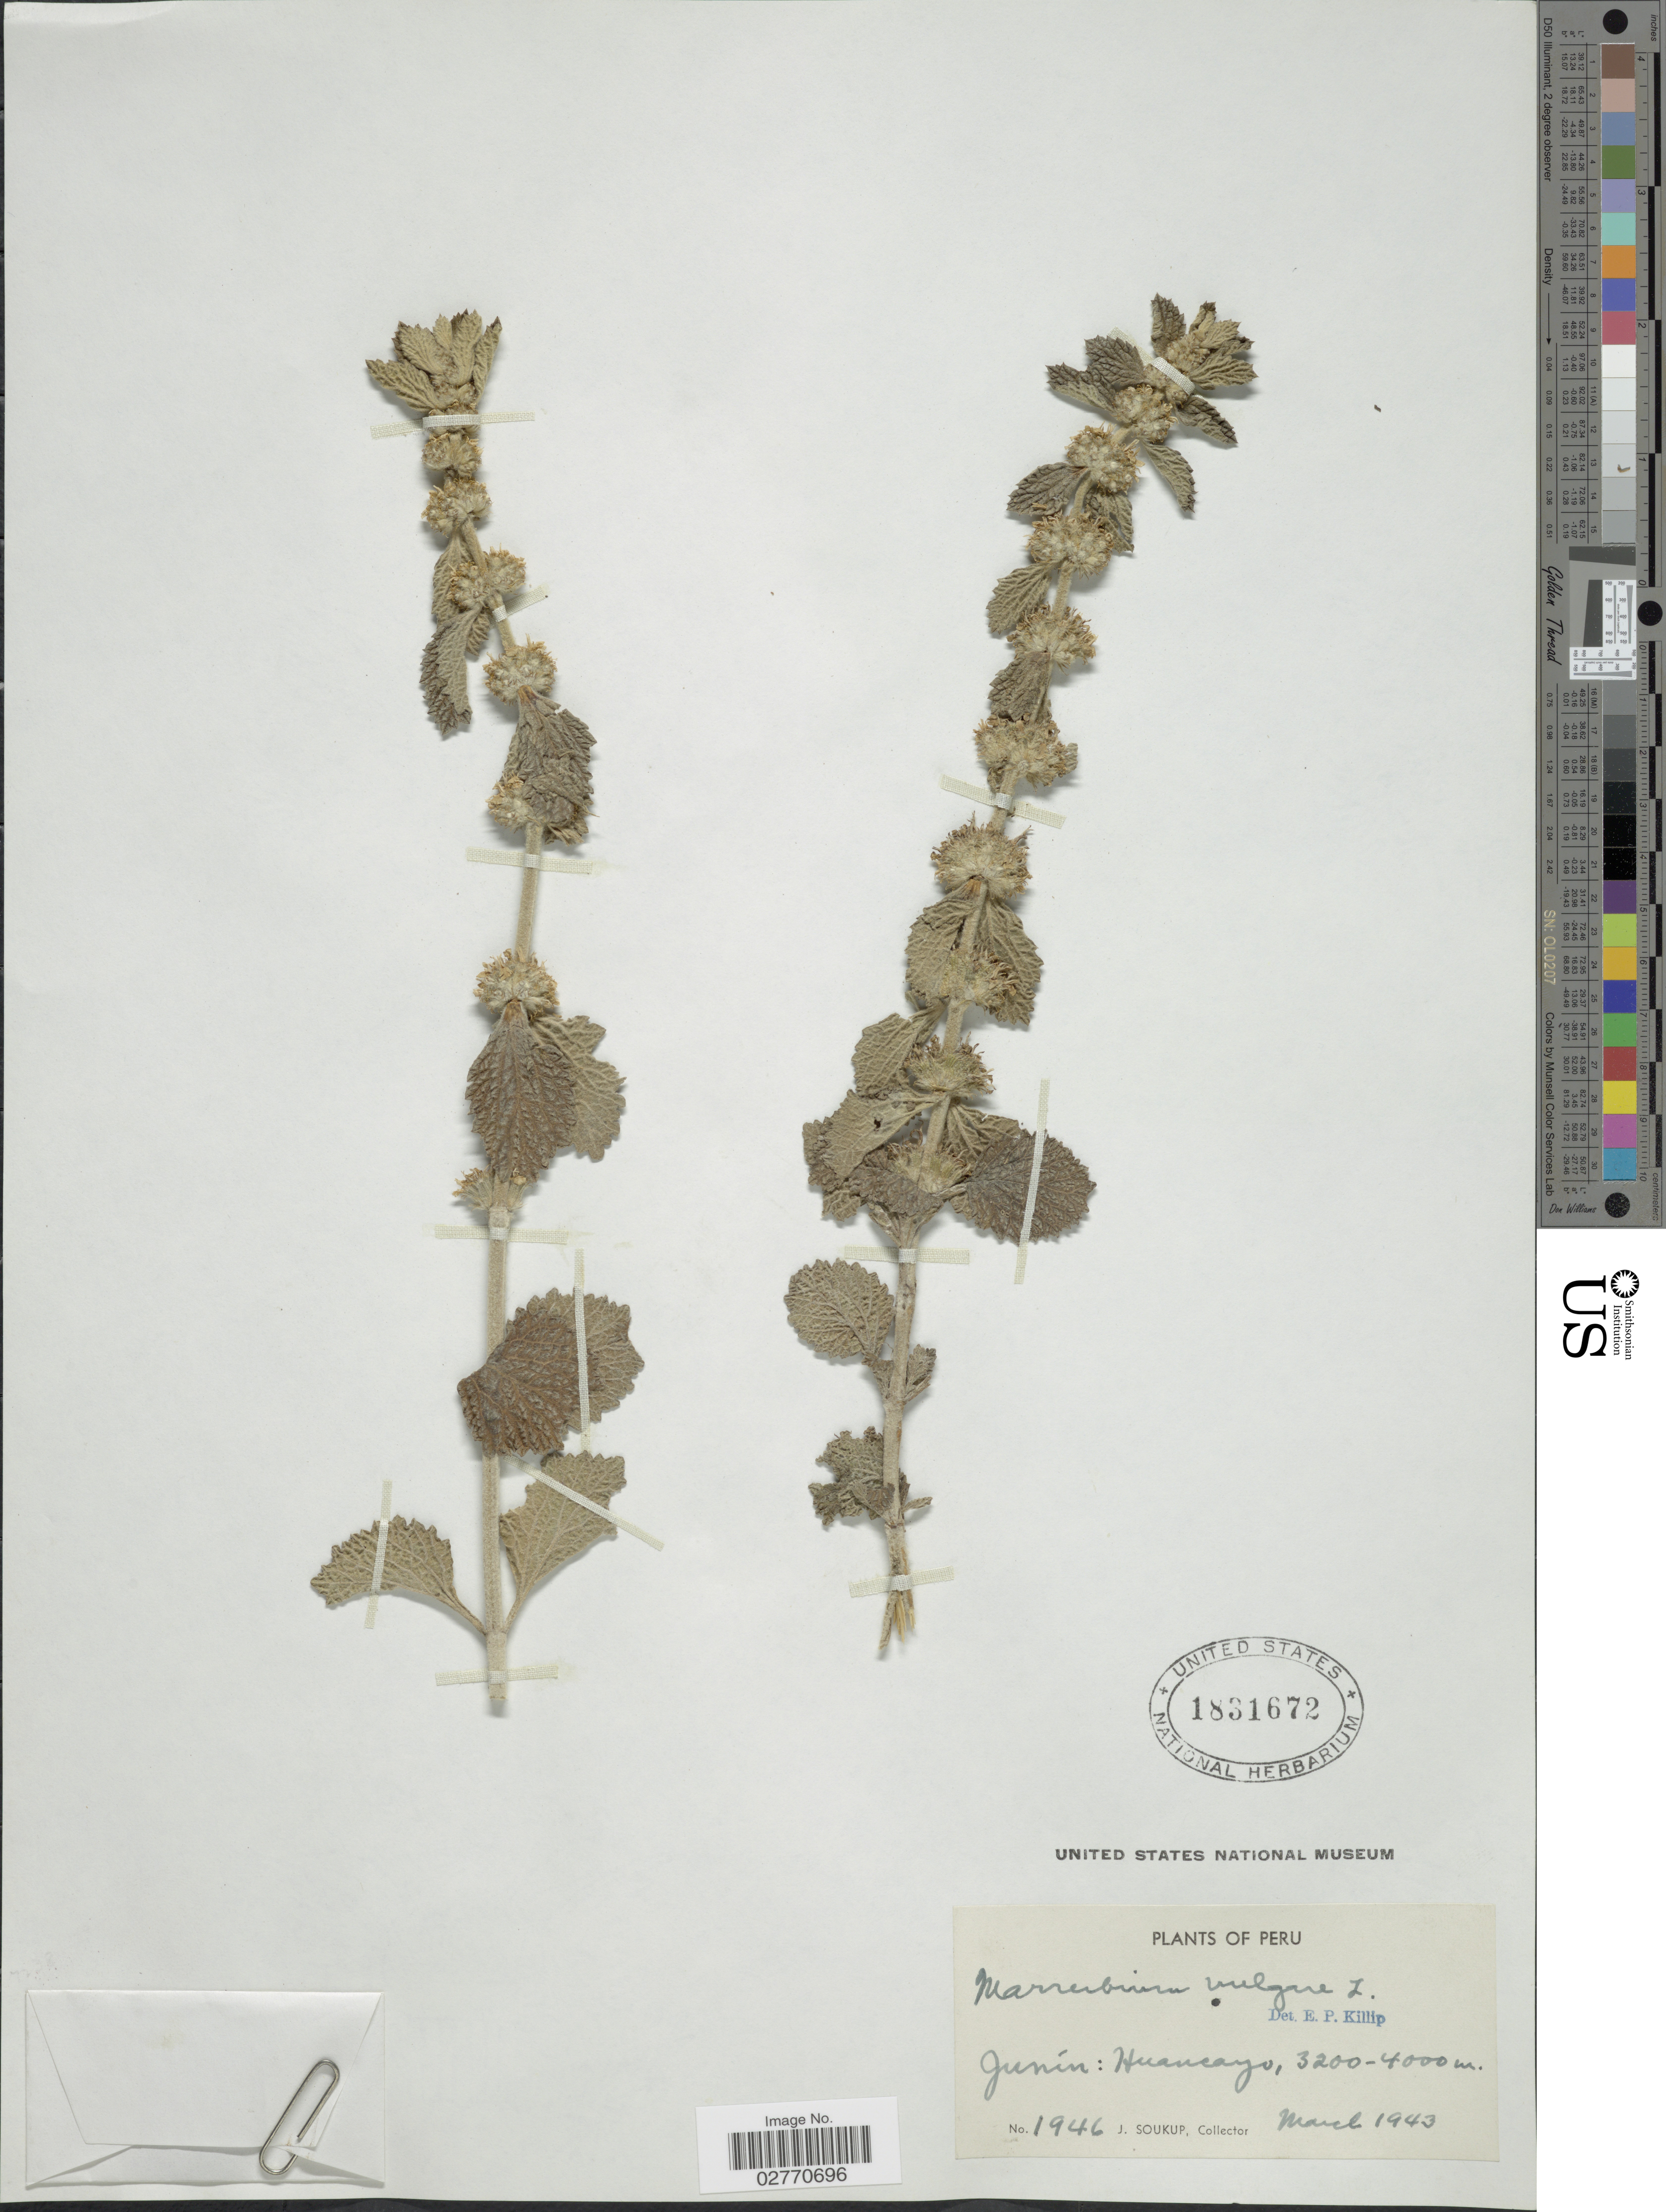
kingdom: Plantae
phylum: Tracheophyta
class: Magnoliopsida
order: Lamiales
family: Lamiaceae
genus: Marrubium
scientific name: Marrubium vulgare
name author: L.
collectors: J. Soukup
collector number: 1946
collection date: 1943-03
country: Peru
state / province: Junín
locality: Huancayo.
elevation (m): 3200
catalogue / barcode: US 1831672